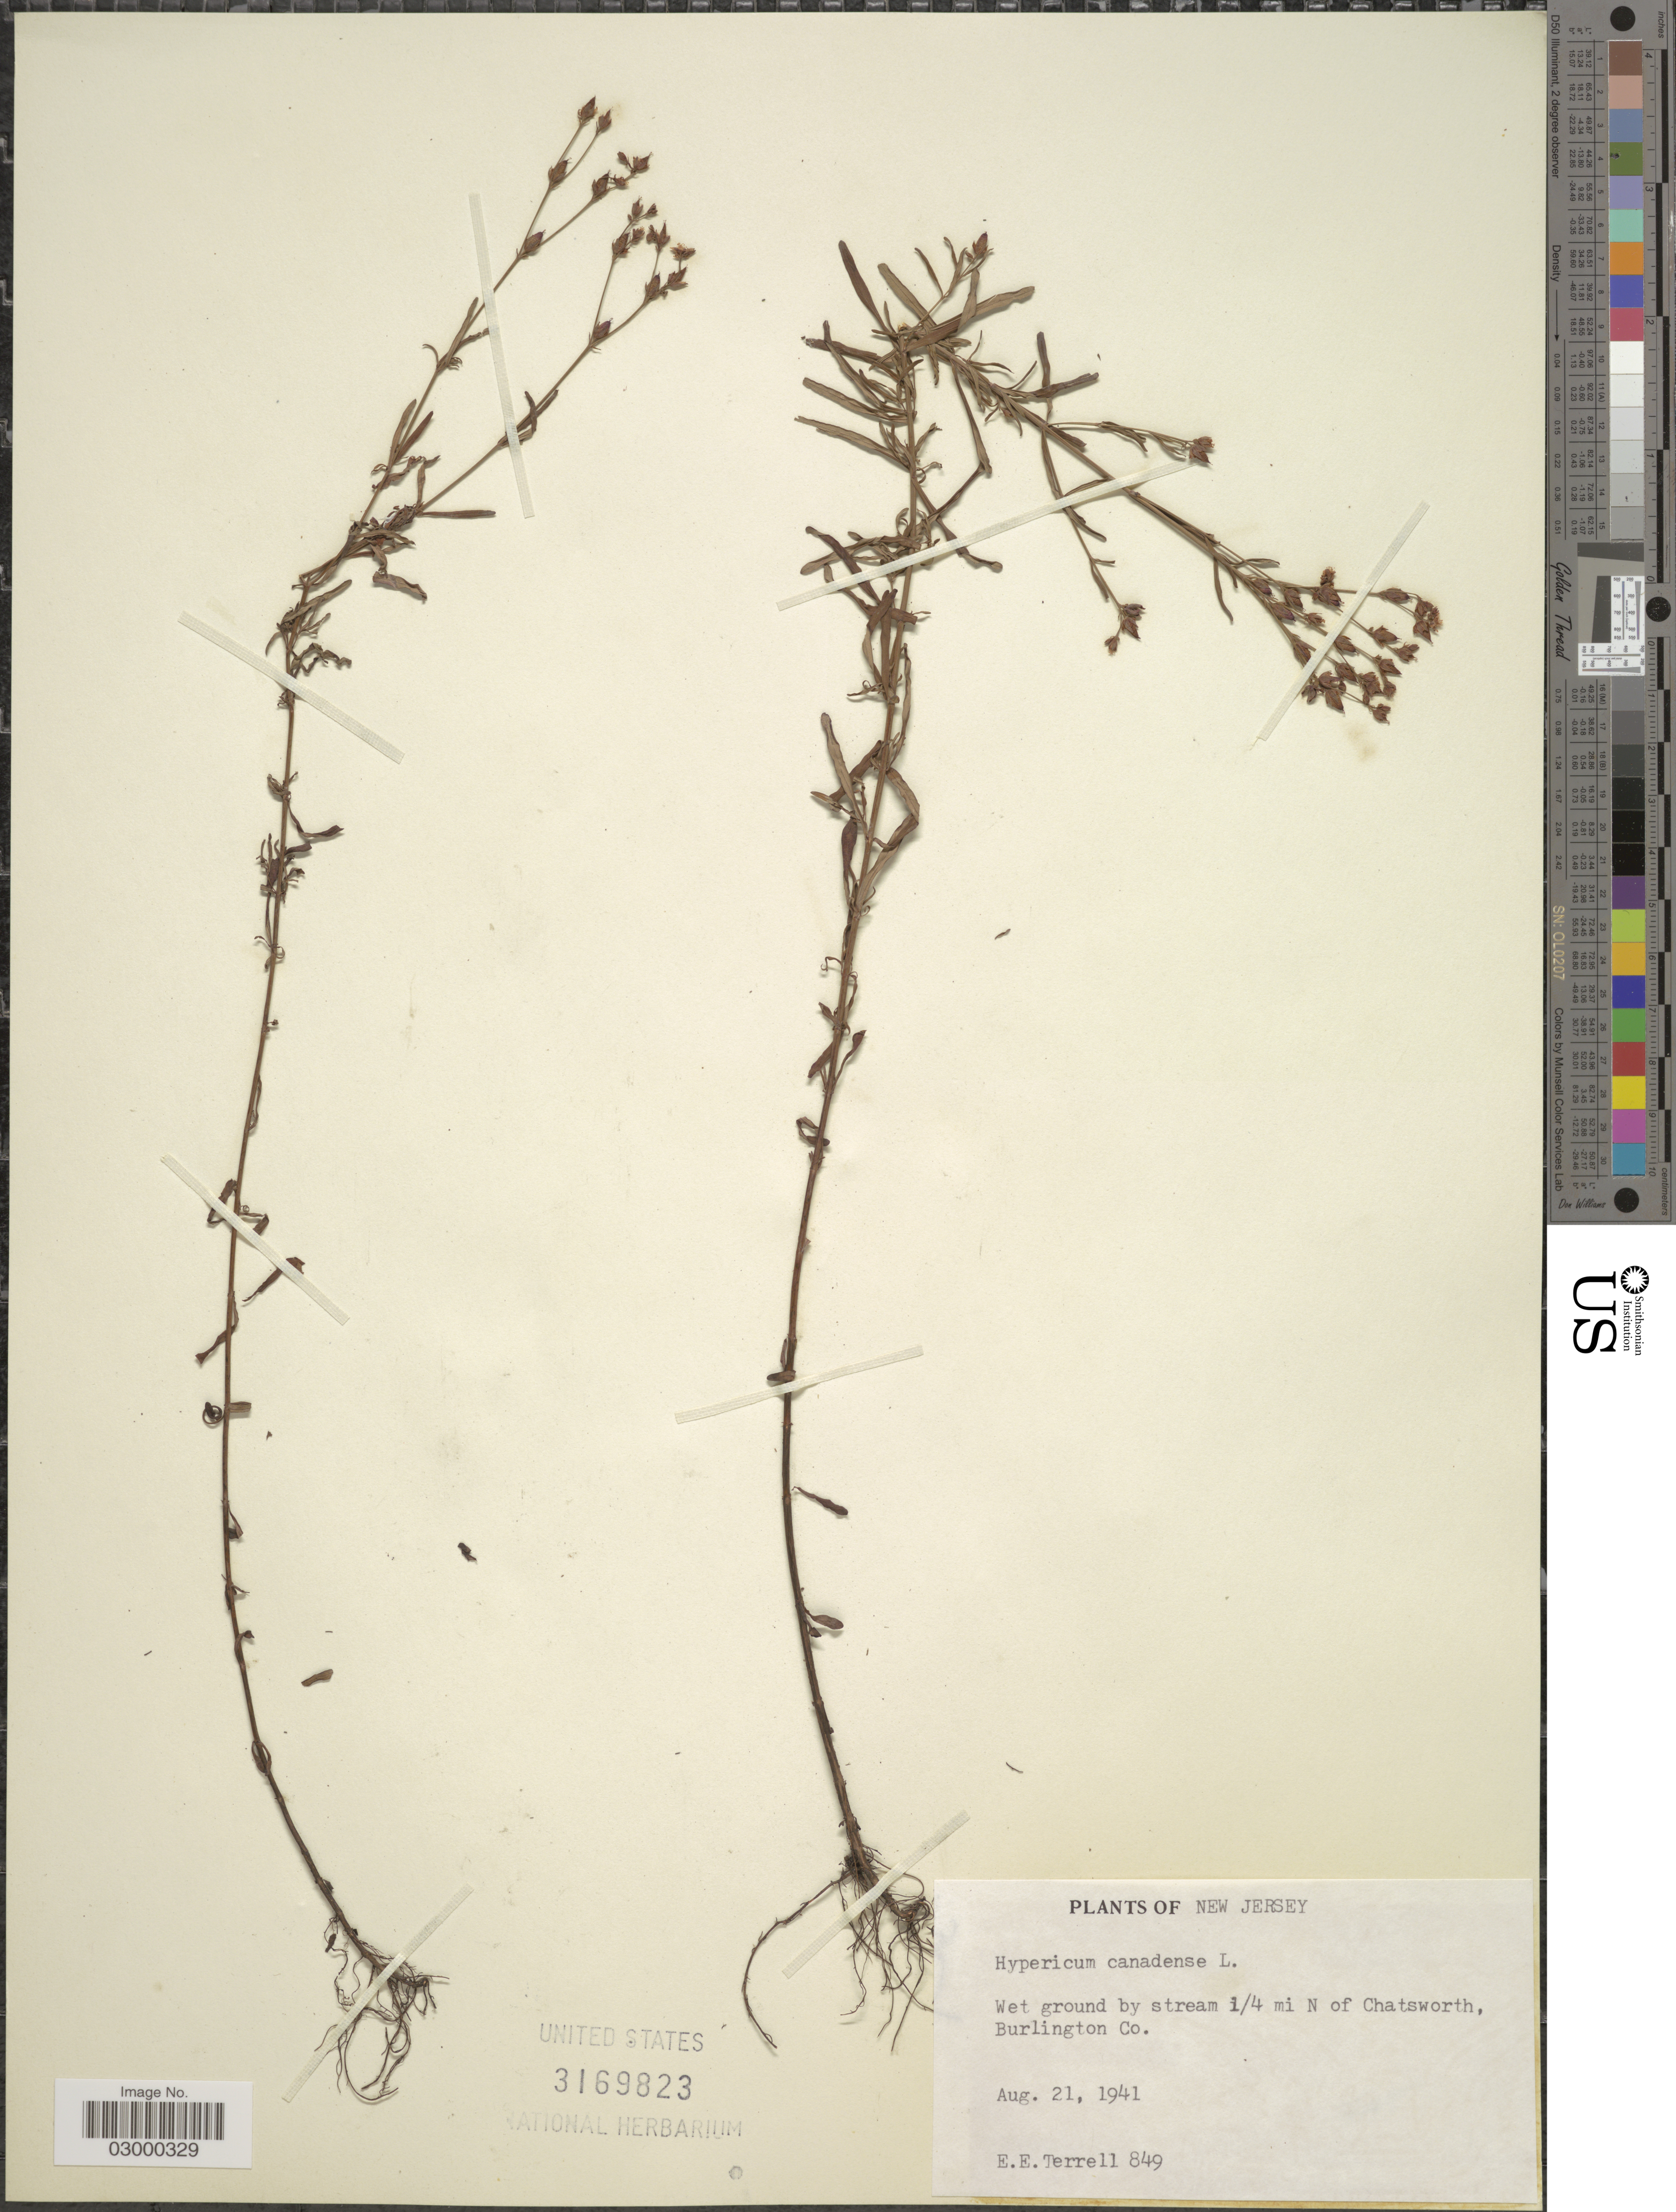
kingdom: Plantae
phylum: Tracheophyta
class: Magnoliopsida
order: Malpighiales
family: Hypericaceae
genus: Hypericum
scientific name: Hypericum canadense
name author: L.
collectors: E. E. Terrell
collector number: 849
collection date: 1941-08-21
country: United States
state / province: New Jersey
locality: Wet ground by stream 1/4 mi N of Chatsworth, Burlington Co.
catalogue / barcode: US 3169823